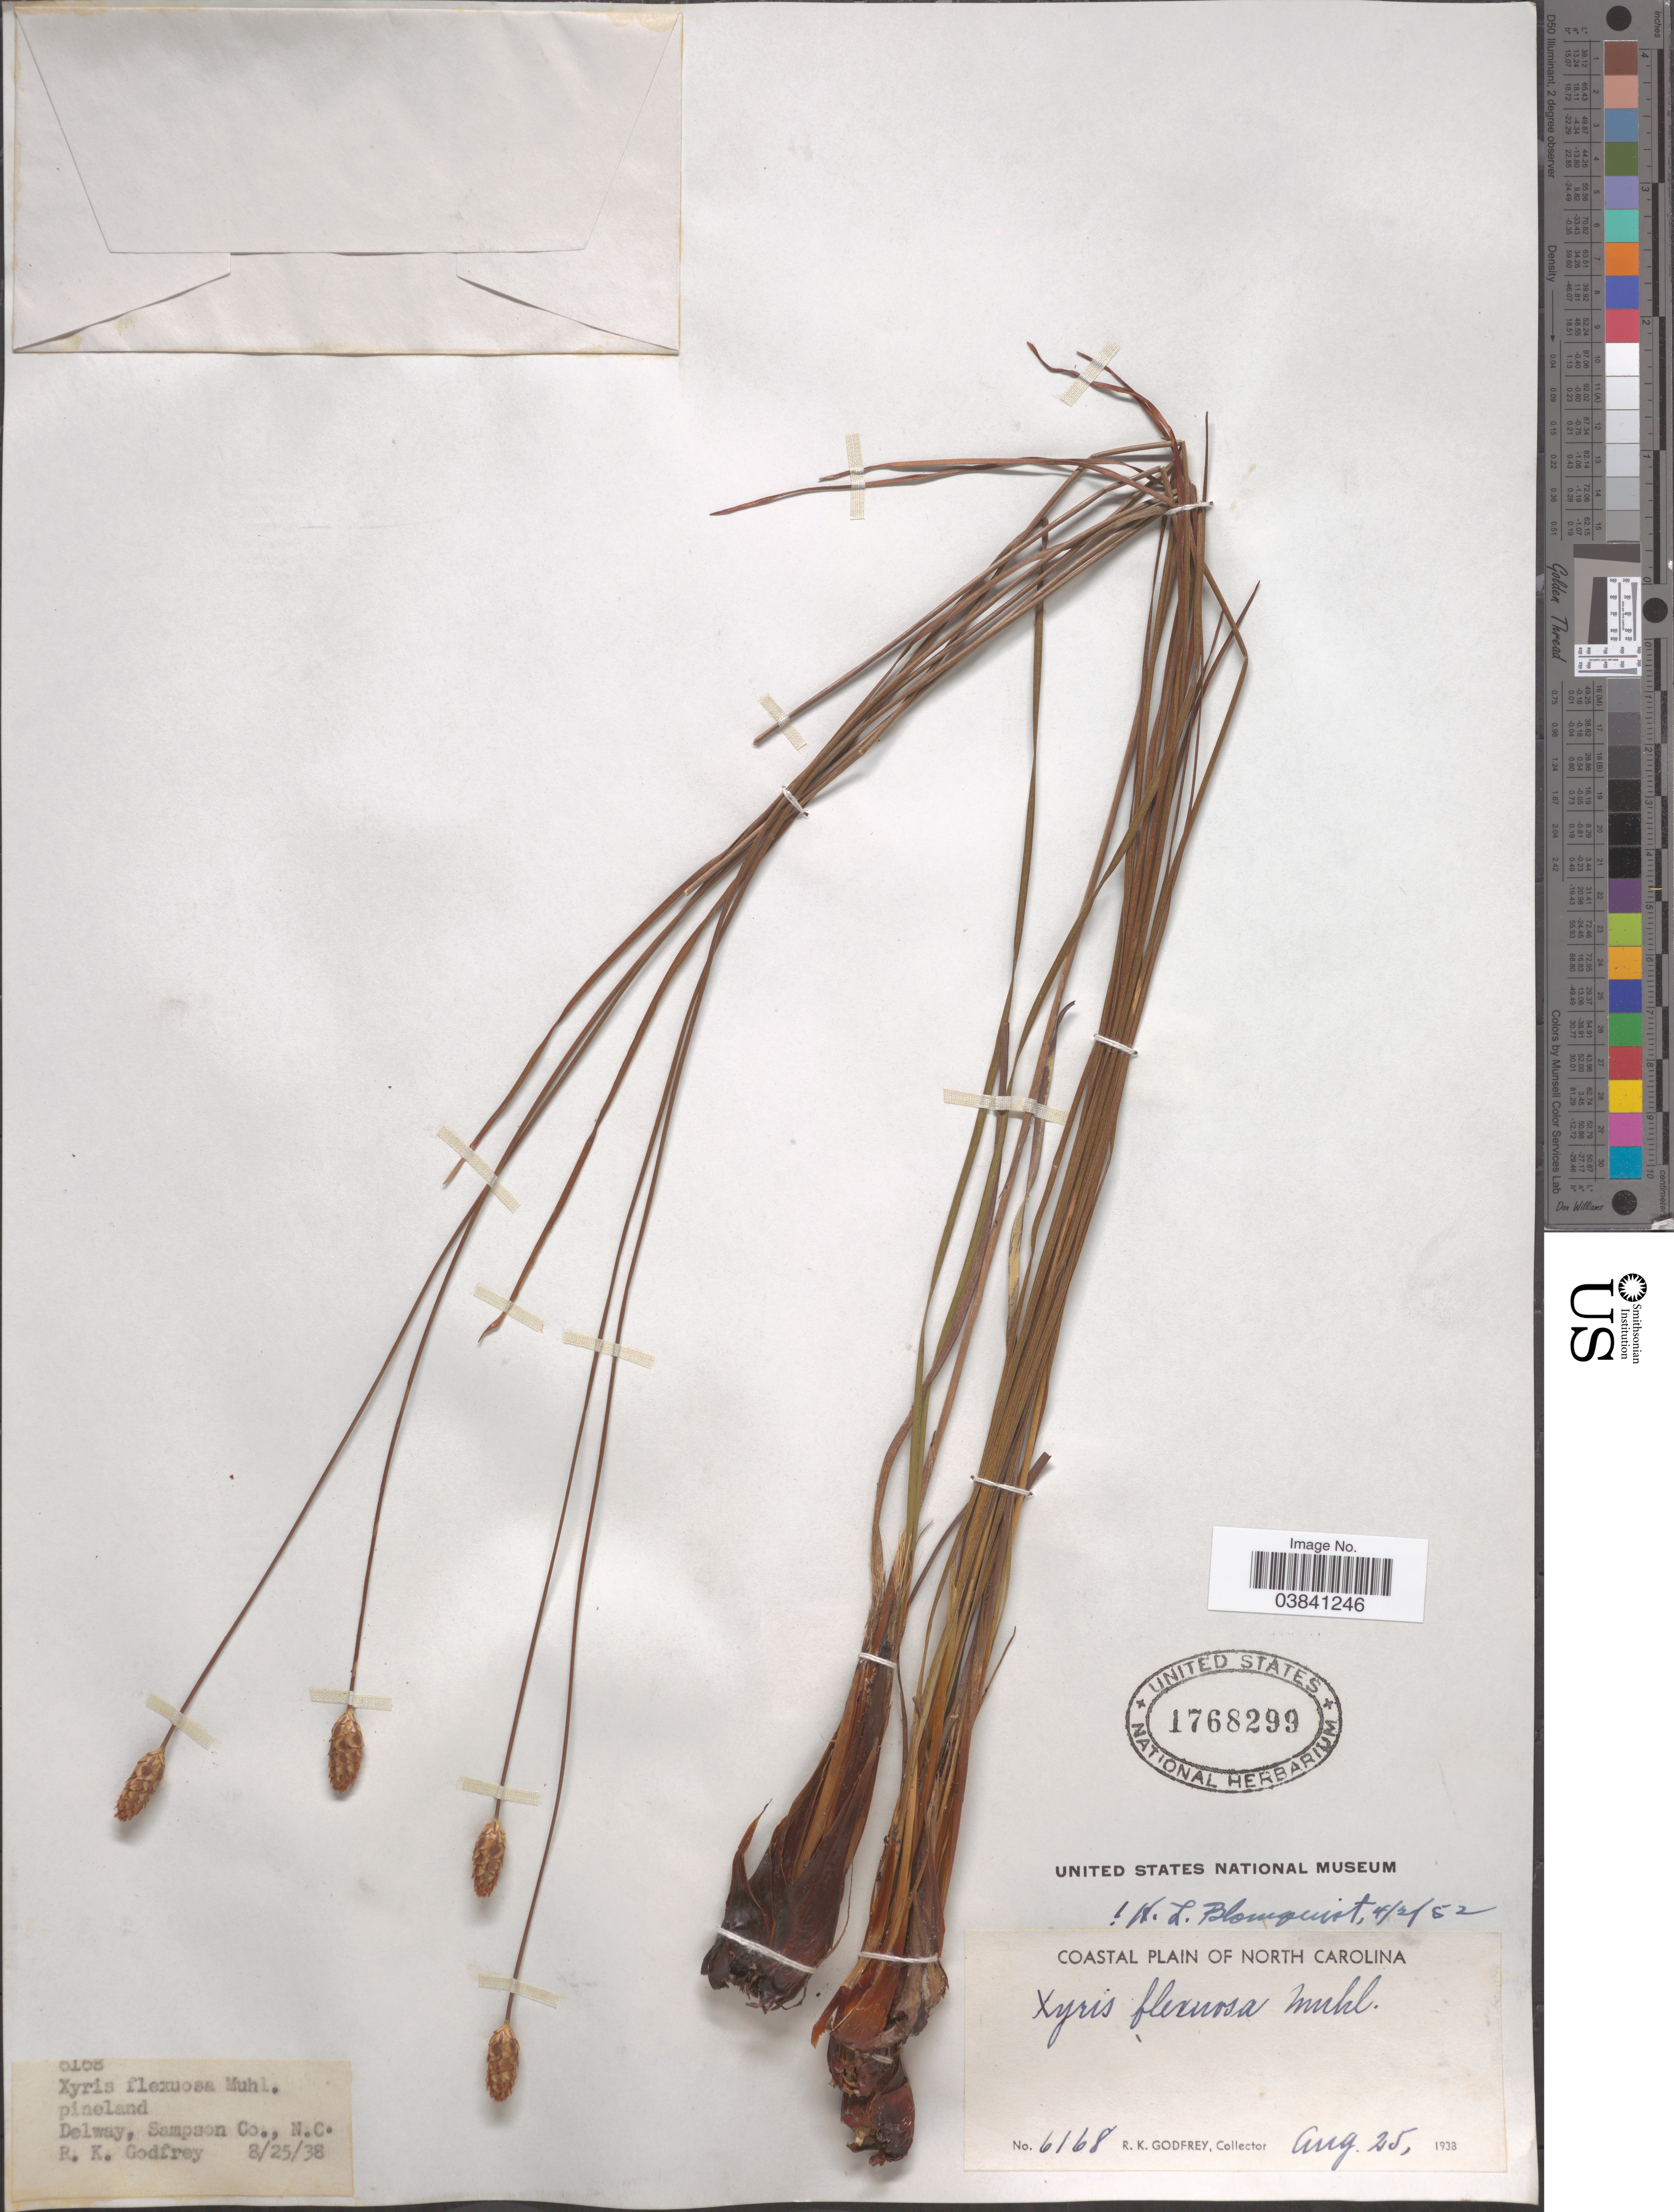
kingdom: Plantae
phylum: Tracheophyta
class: Liliopsida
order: Poales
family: Xyridaceae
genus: Xyris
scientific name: Xyris caroliniana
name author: Walter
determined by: Strong, Mark T., (BOT), Smithsonian Institution - National Museum of Natural History (UNITED STATES)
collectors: R. K. Godfrey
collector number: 6168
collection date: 1938-08-25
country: United States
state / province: North Carolina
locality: Coastal Plain of North Carolina. Delway, Sampson Co.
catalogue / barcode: US 1768299